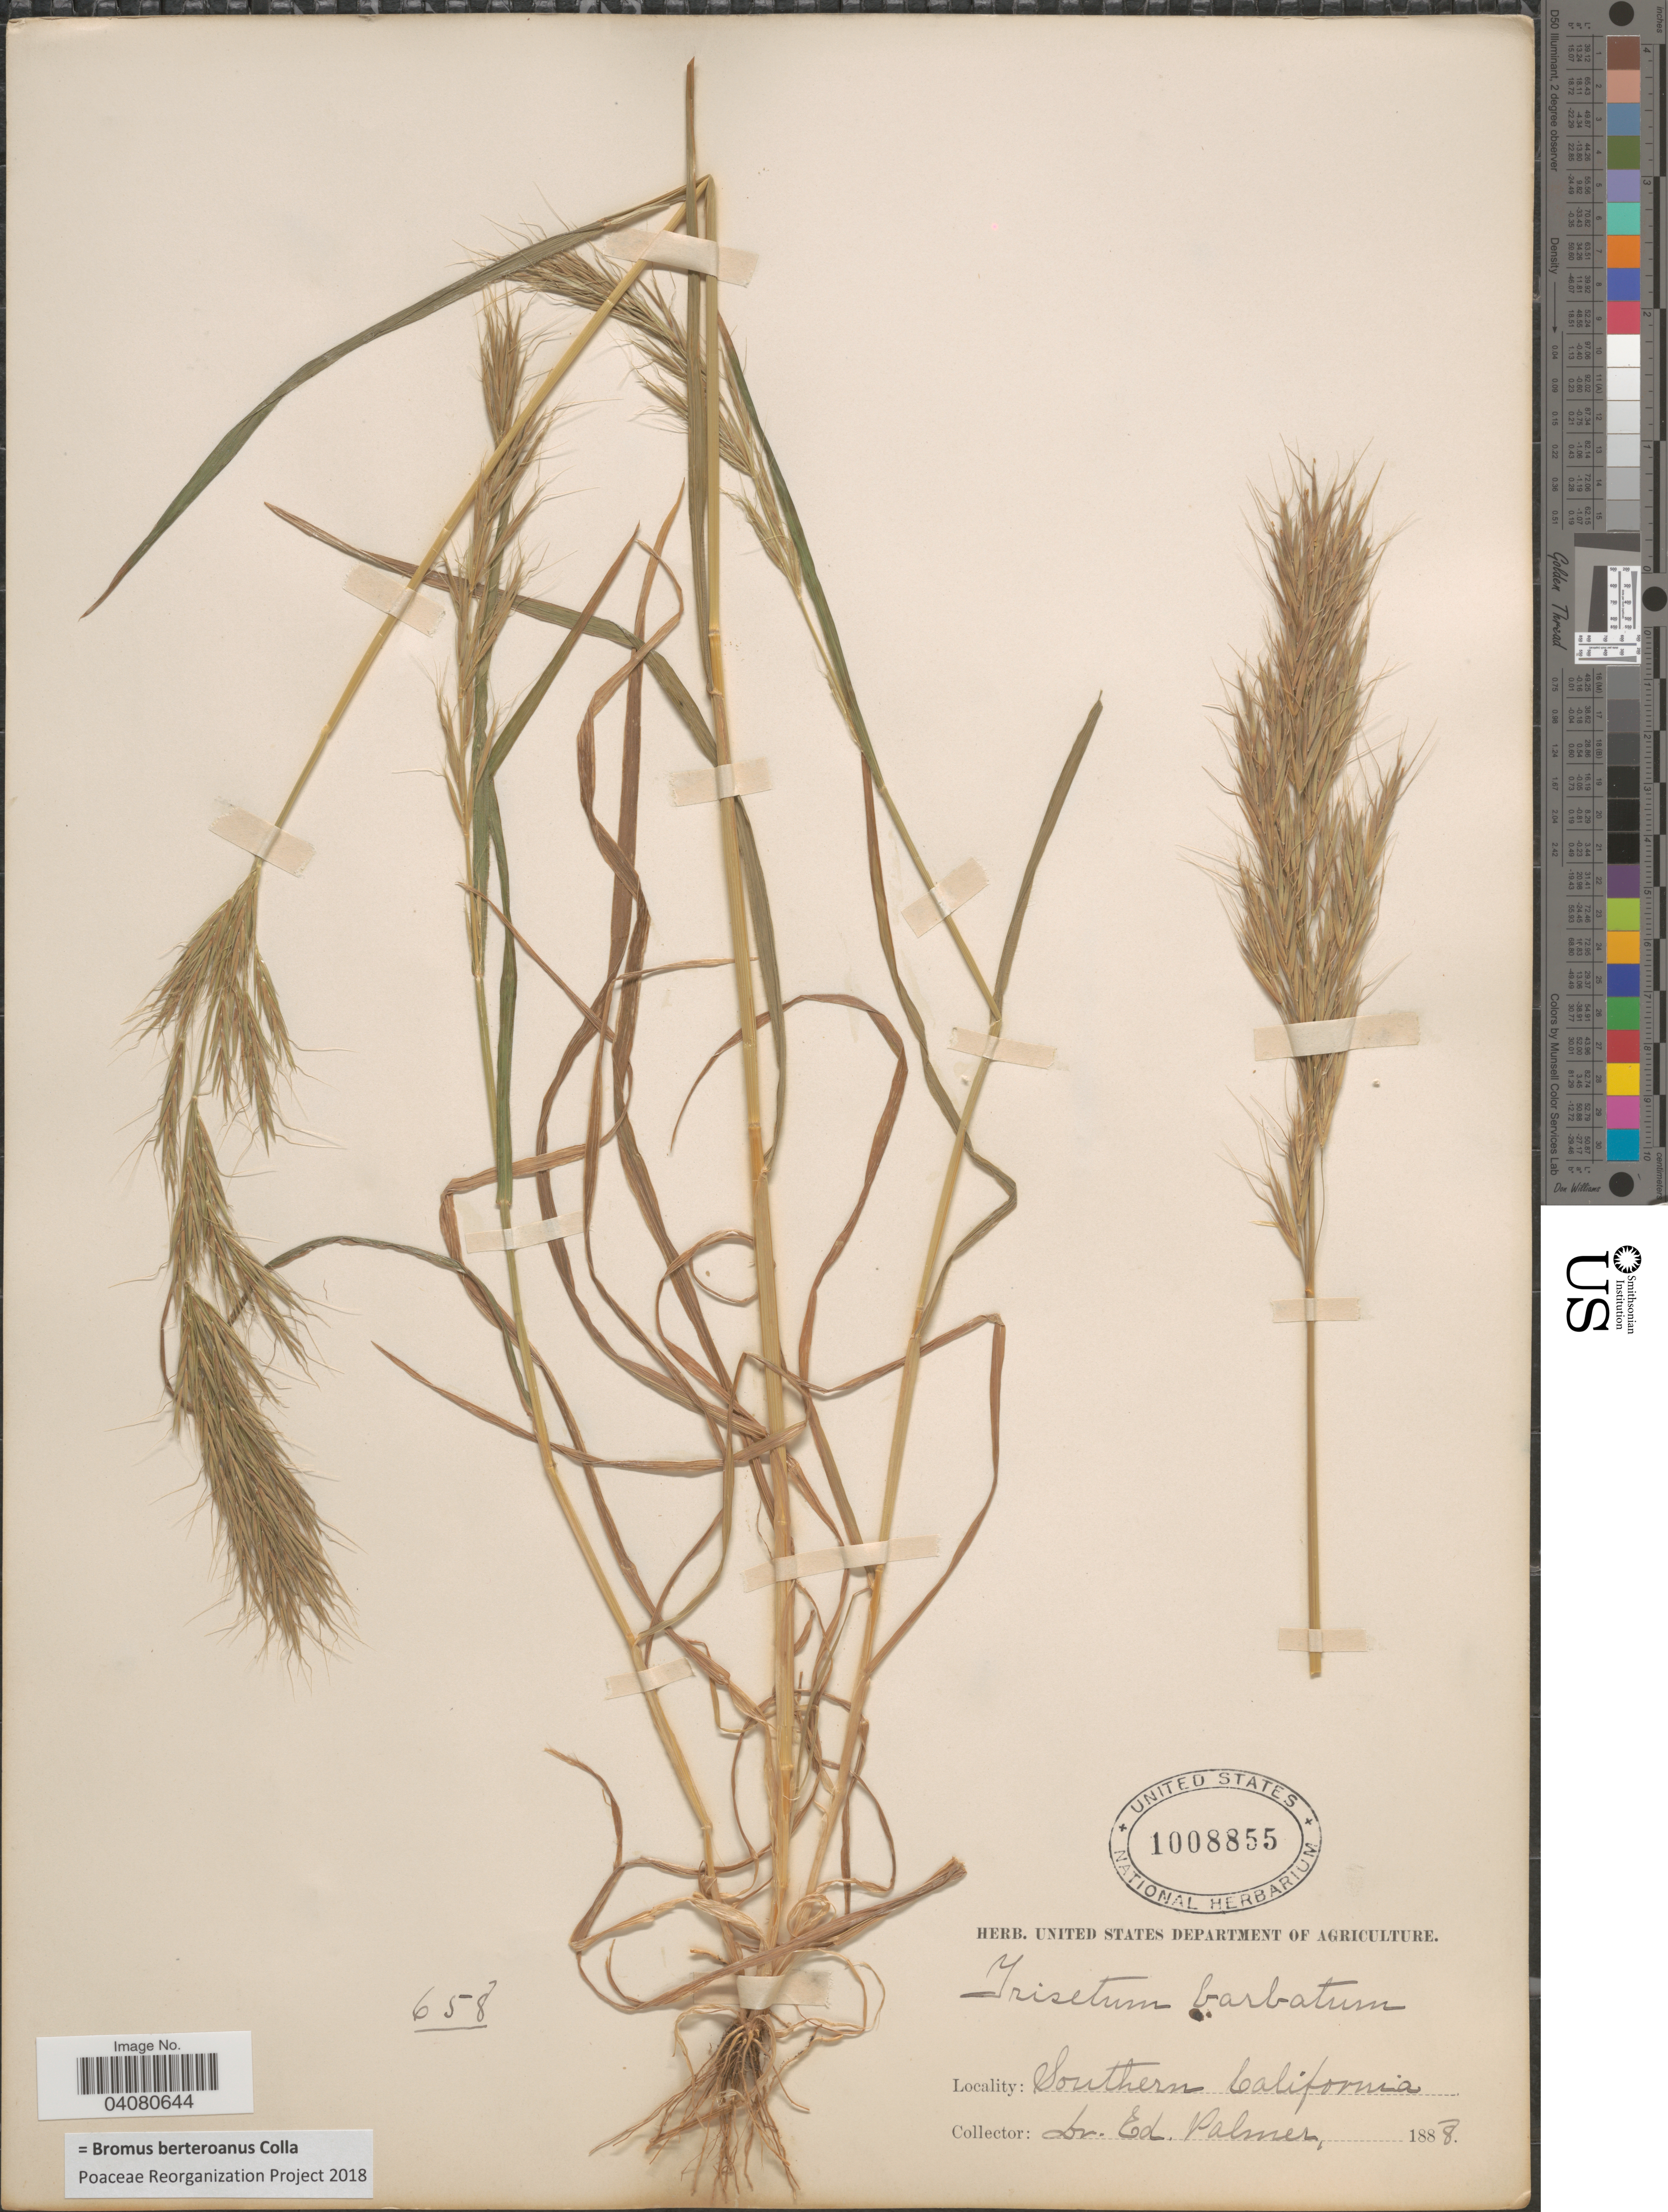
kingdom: Plantae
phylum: Tracheophyta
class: Liliopsida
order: Poales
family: Poaceae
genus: Bromus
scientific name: Bromus berteroanus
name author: Colla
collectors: E. Palmer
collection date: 1888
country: United States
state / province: California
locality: Southern California.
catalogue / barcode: US 1008855